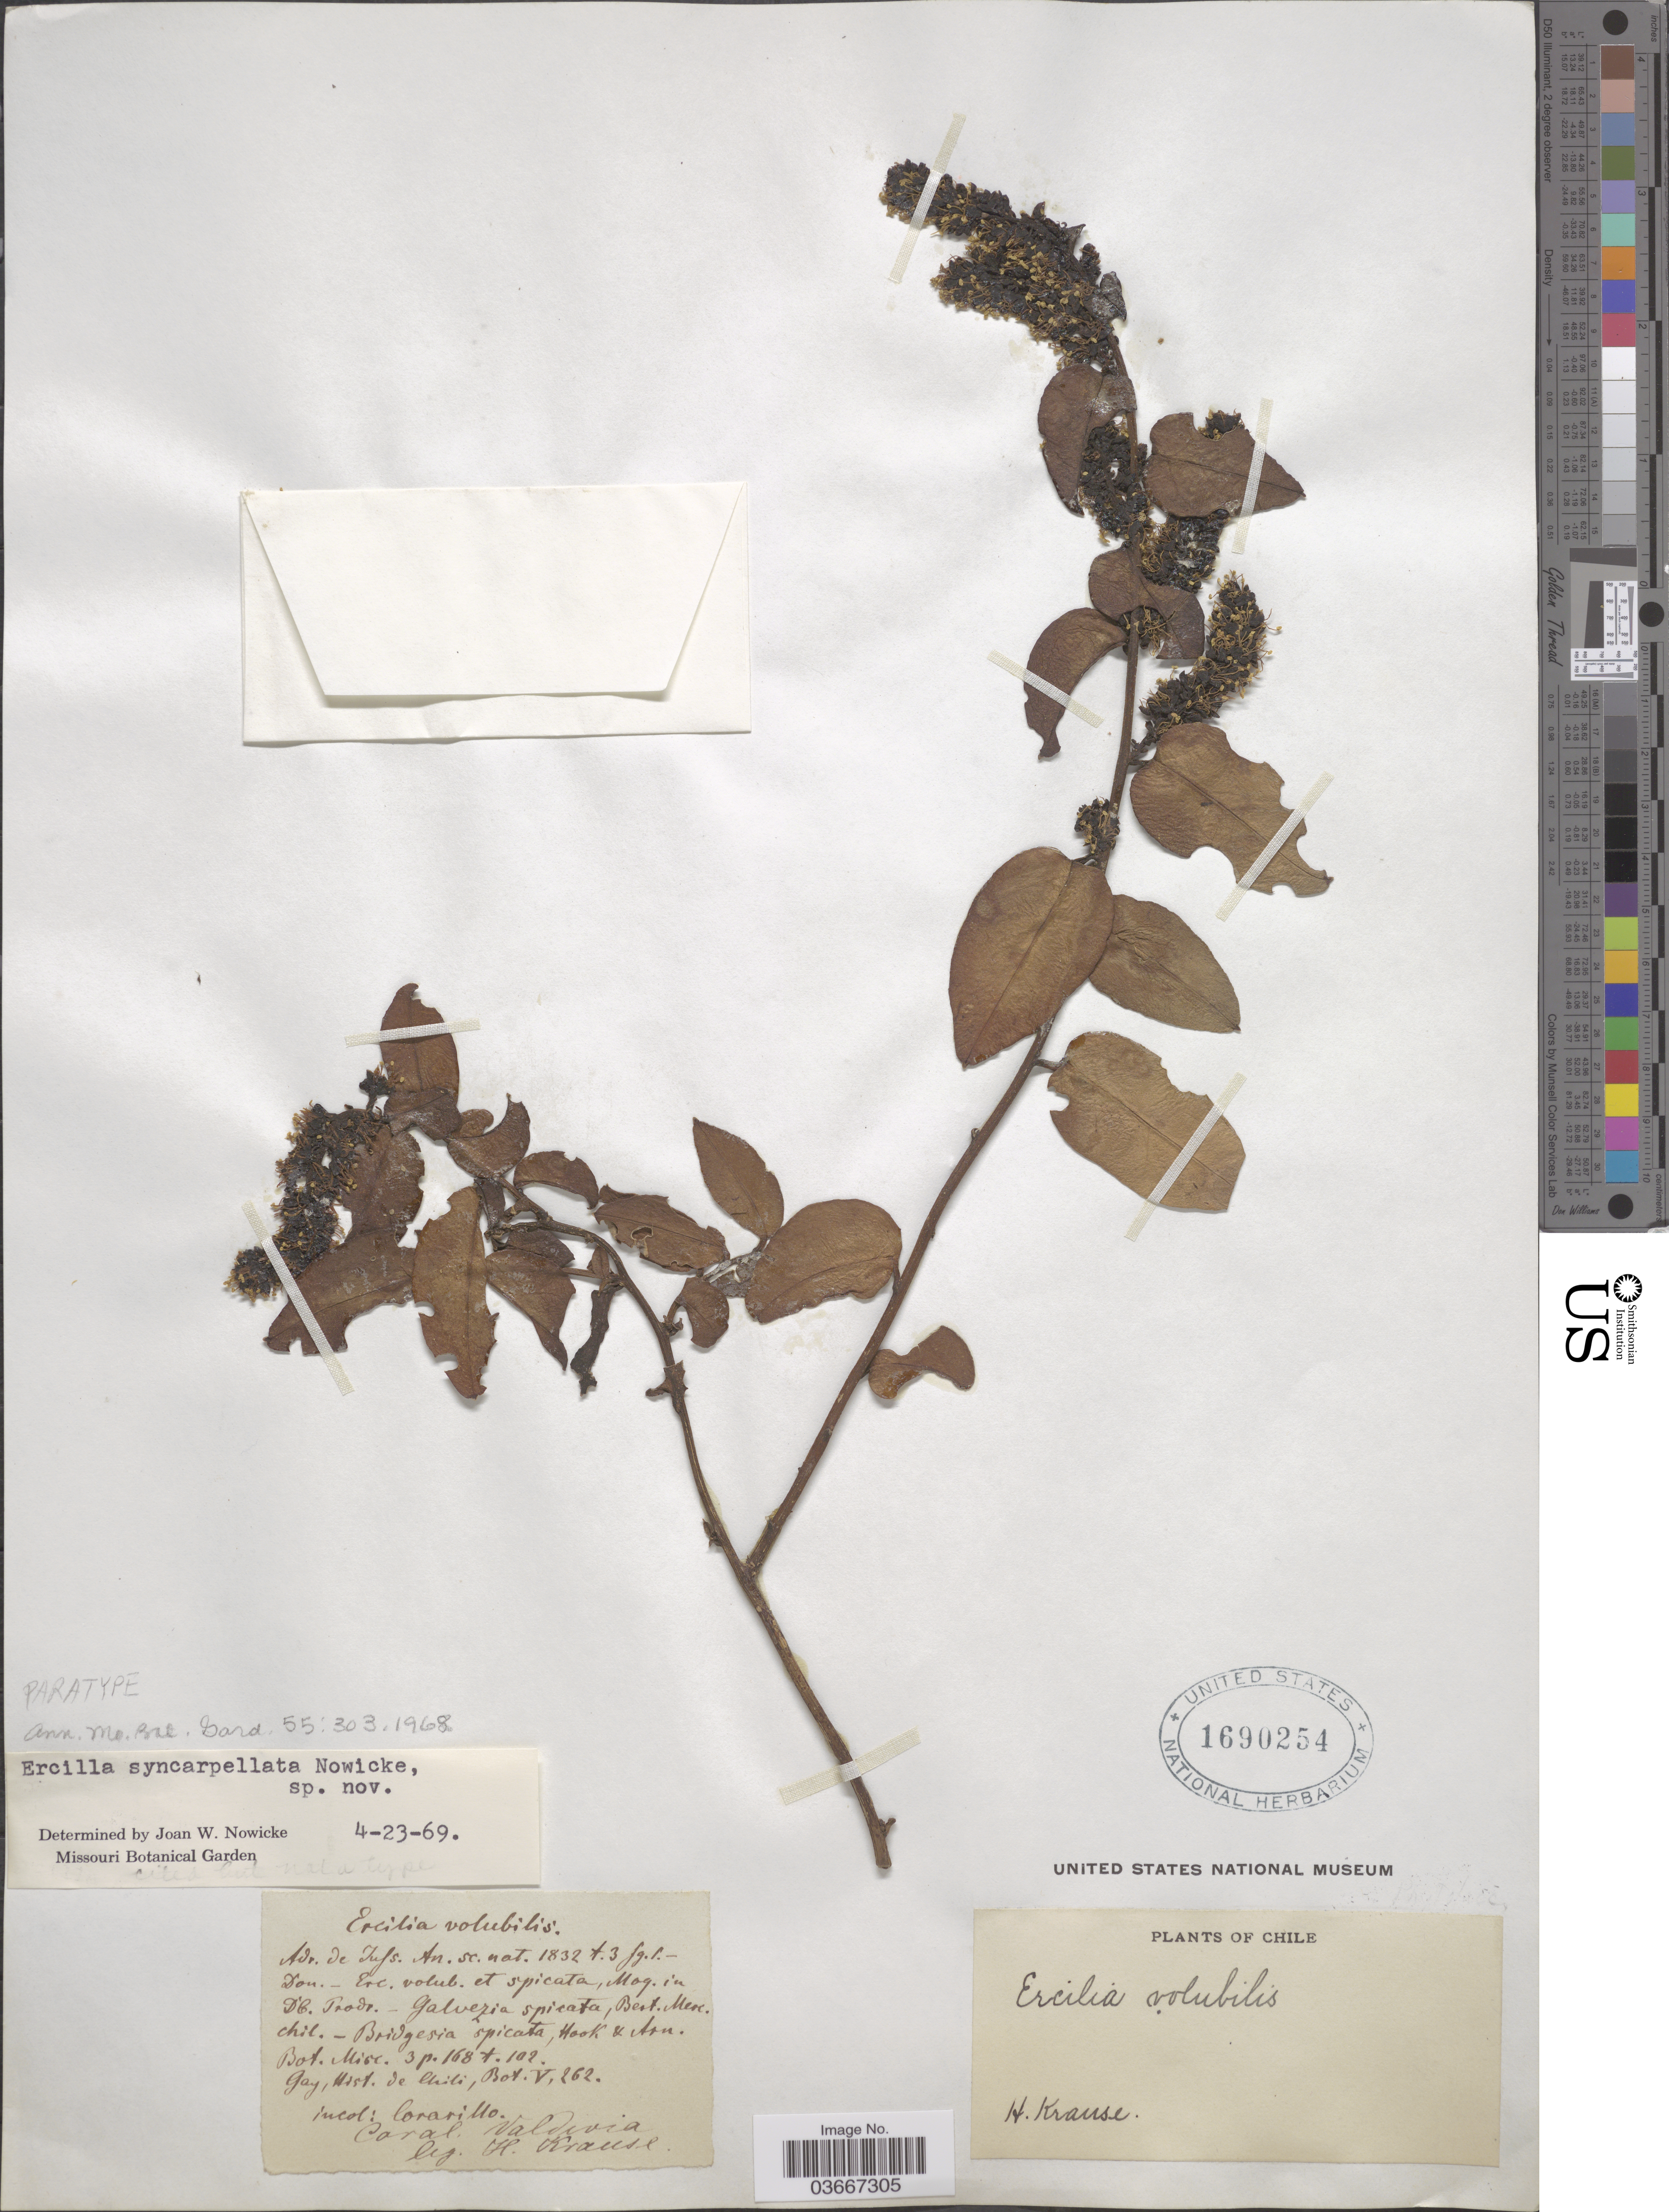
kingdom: Plantae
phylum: Tracheophyta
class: Magnoliopsida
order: Caryophyllales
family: Phytolaccaceae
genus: Ercilla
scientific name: Ercilla spicata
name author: (Bertero) Moq.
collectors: H. Krause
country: Chile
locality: Coral Valdivia.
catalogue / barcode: US 1690254